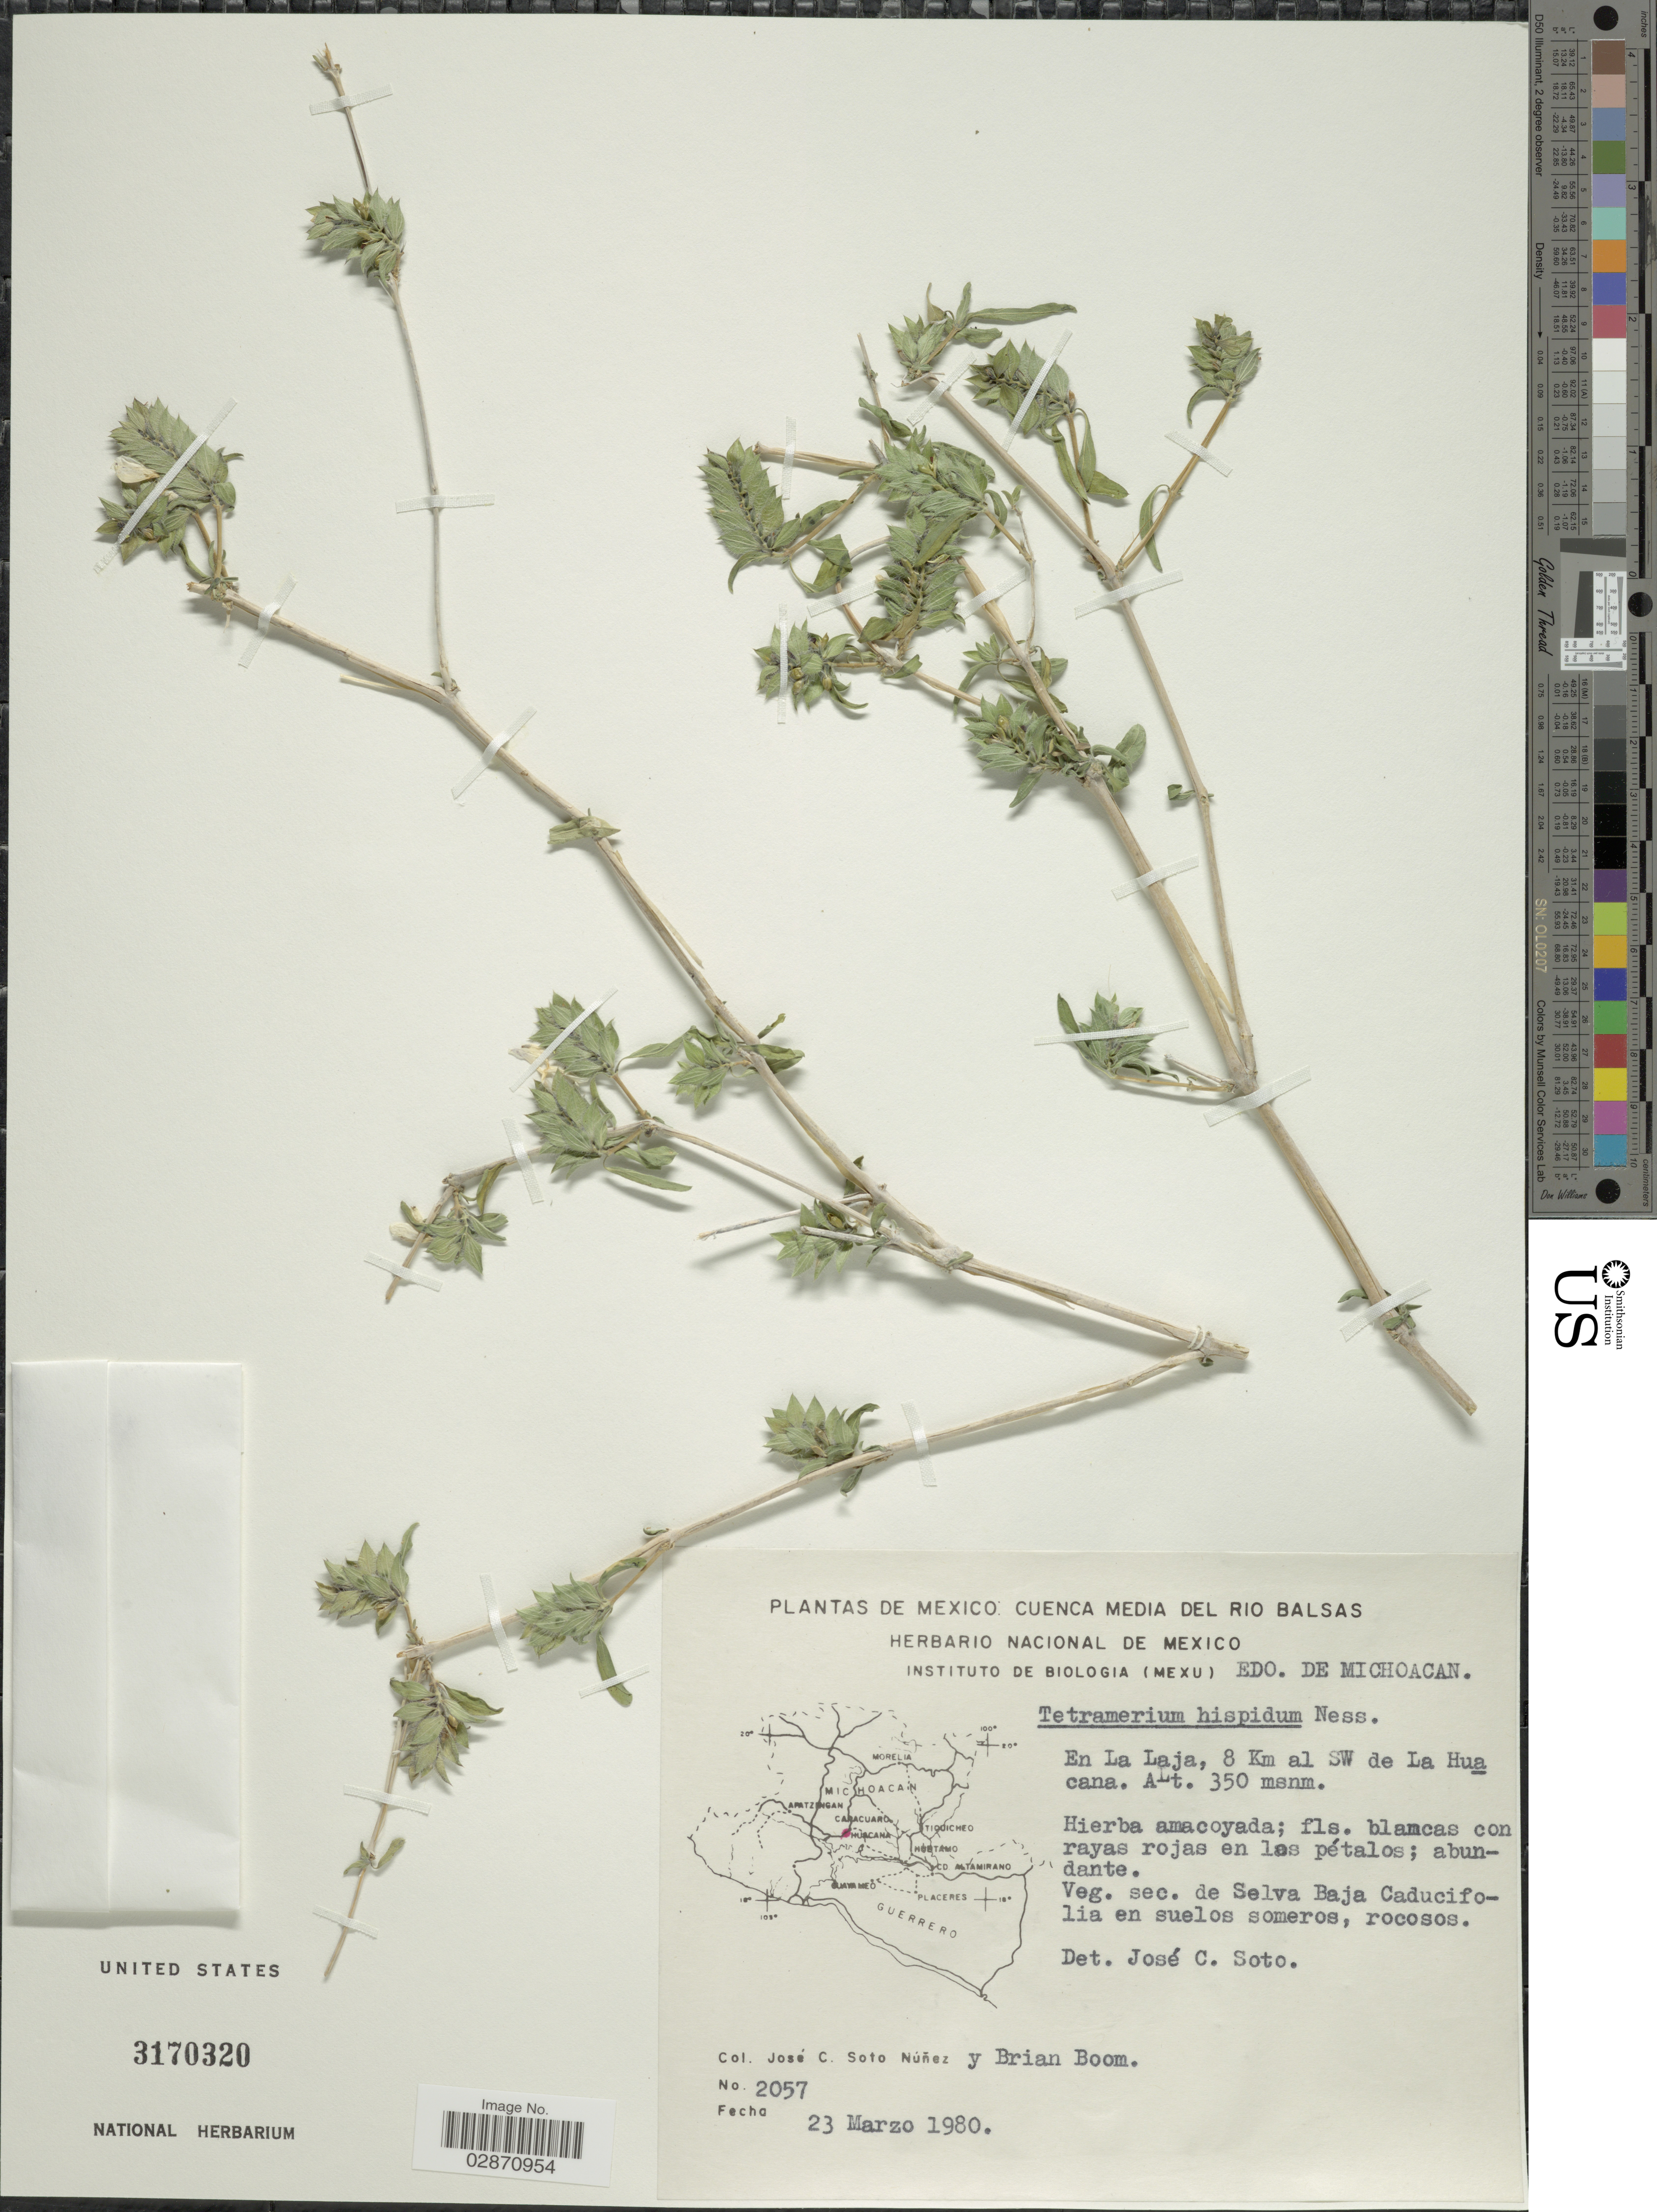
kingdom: Plantae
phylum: Tracheophyta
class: Magnoliopsida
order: Lamiales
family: Acanthaceae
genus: Tetramerium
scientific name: Tetramerium nervosum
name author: Nees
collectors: J. Soto & B. M. Boom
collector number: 2057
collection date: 1980-03-23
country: Mexico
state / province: Michoacán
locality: Cuenca media del Rio Balsas, En La Laja, 8 Km al SW de La Huacana.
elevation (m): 350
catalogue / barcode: US 3170320